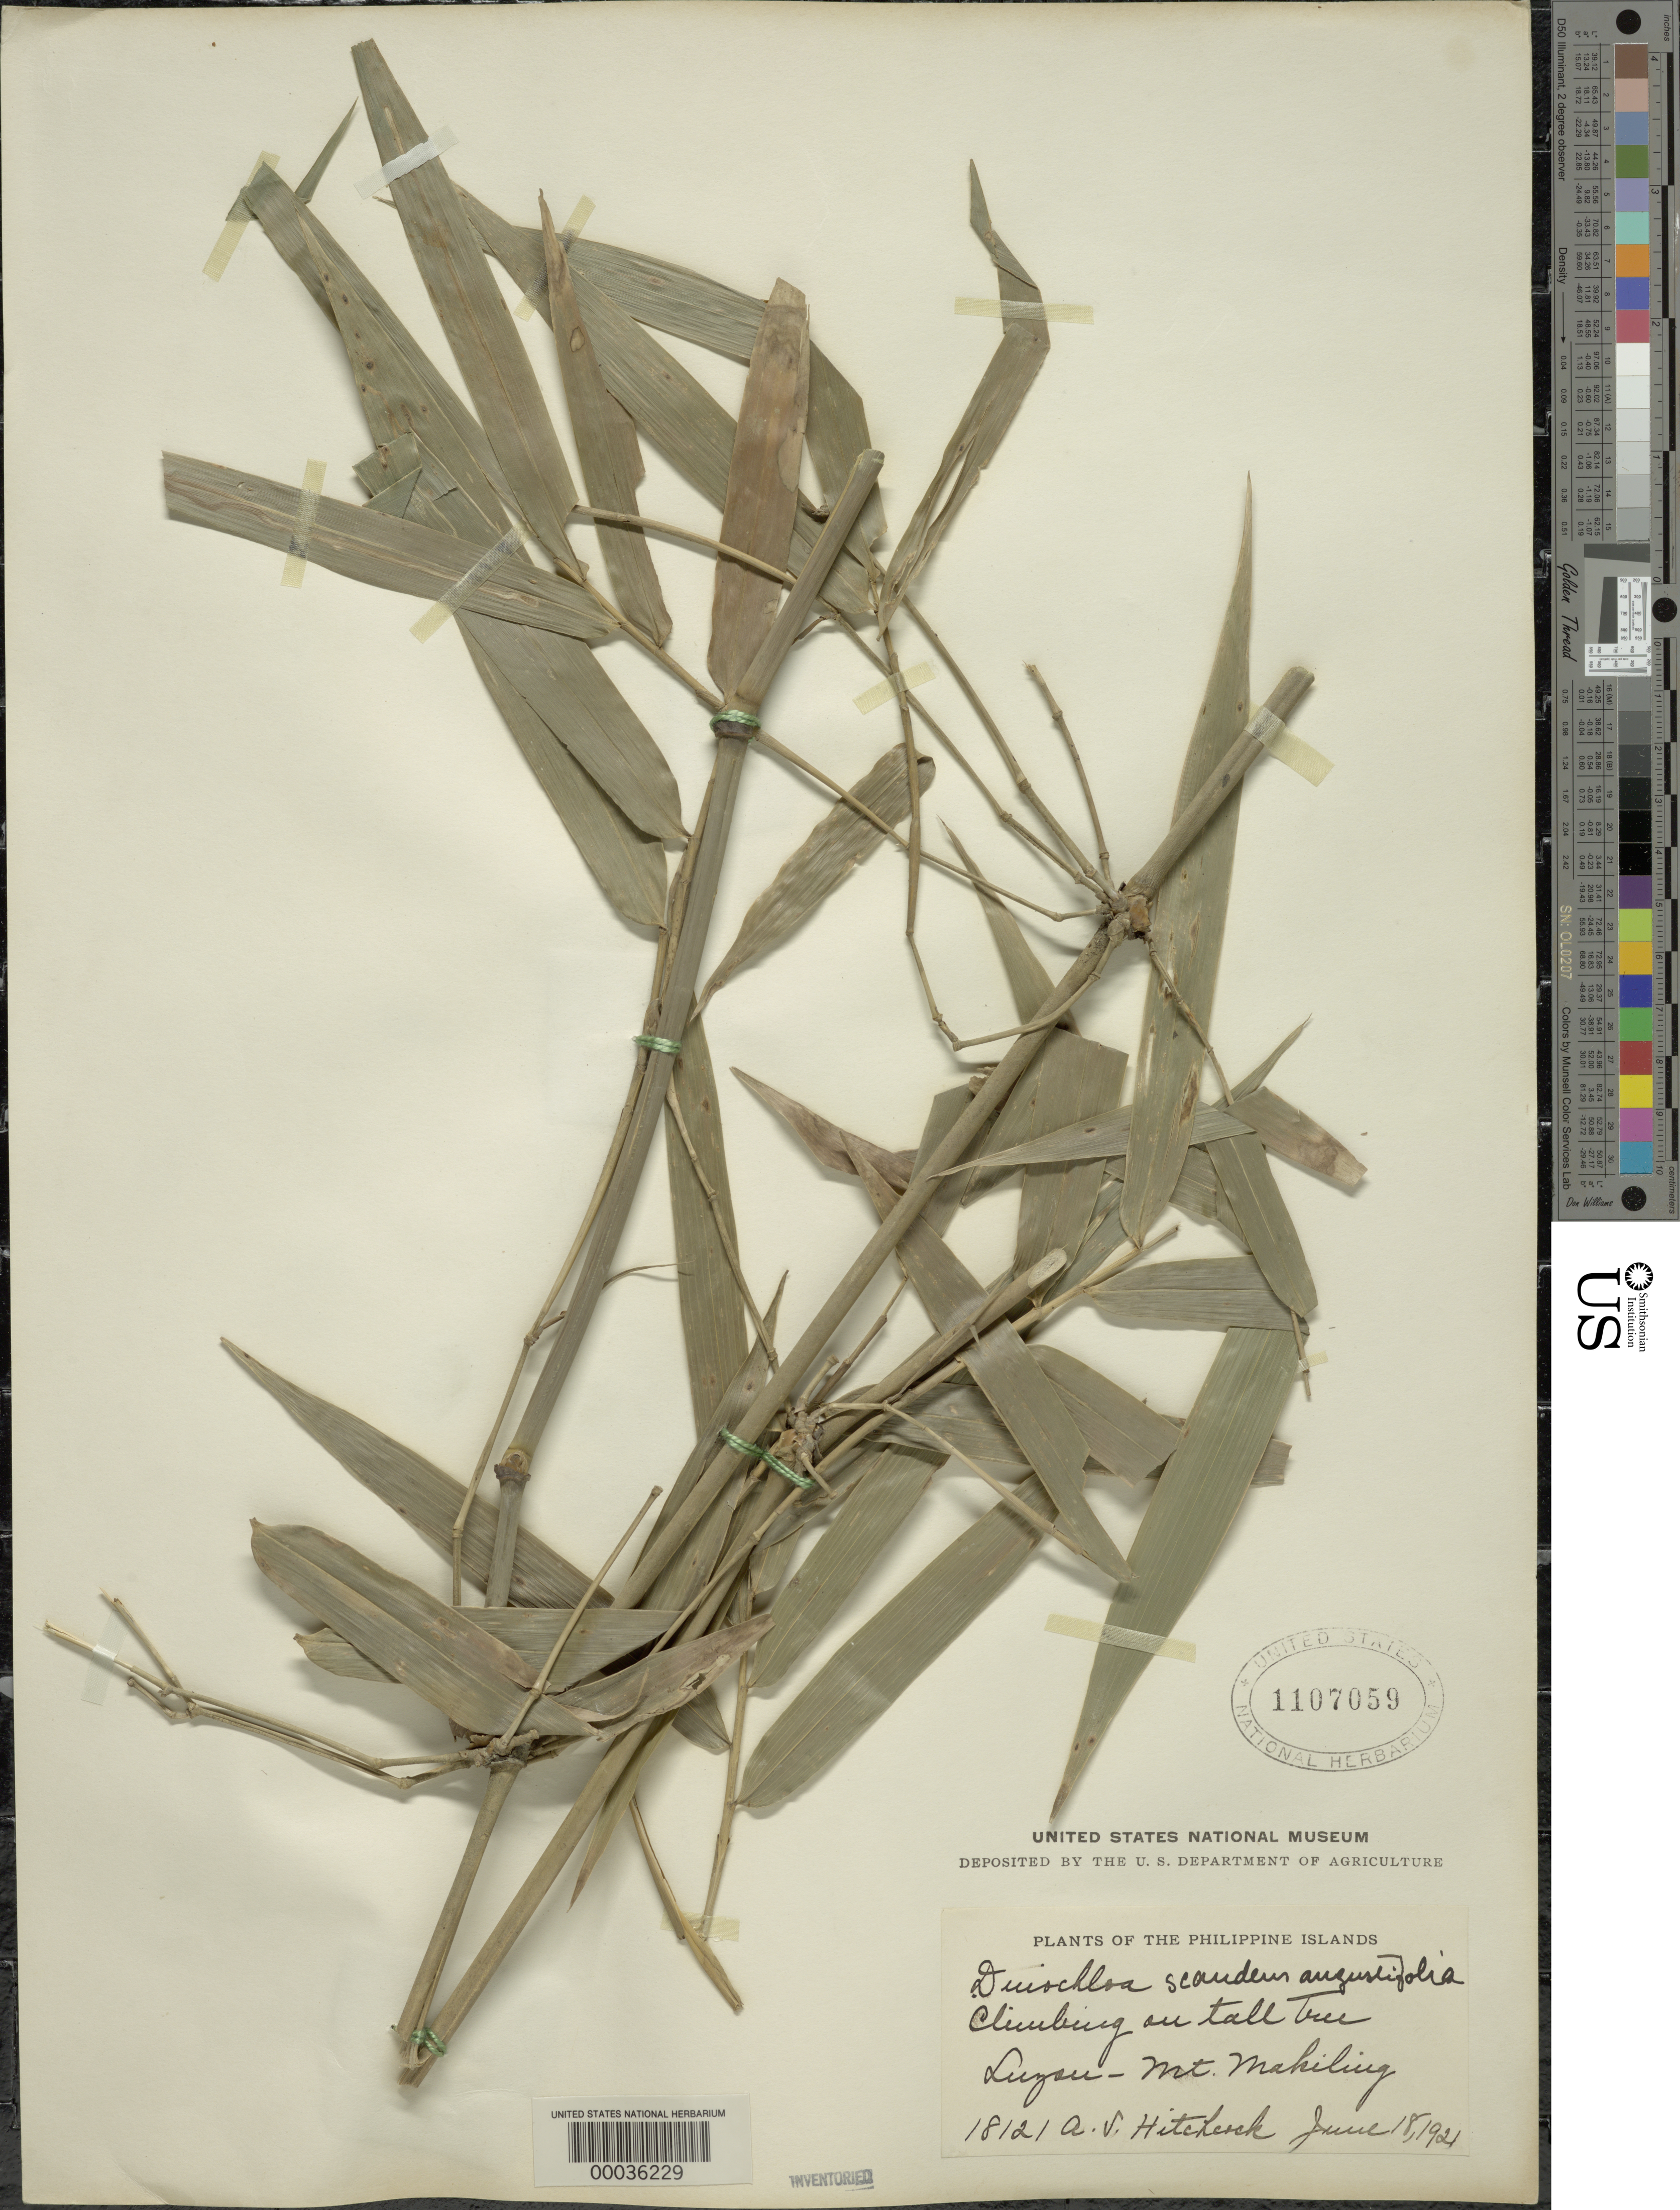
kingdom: Plantae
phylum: Tracheophyta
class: Liliopsida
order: Poales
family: Poaceae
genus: Dinochloa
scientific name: Dinochloa scandens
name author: (Blume ex Nees) Kuntze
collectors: A. S. Hitchcock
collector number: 18121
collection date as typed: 18 Jun 1921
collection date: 1921-06-18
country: Philippines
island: Luzon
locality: Mt. Makiling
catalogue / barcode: US 1107059